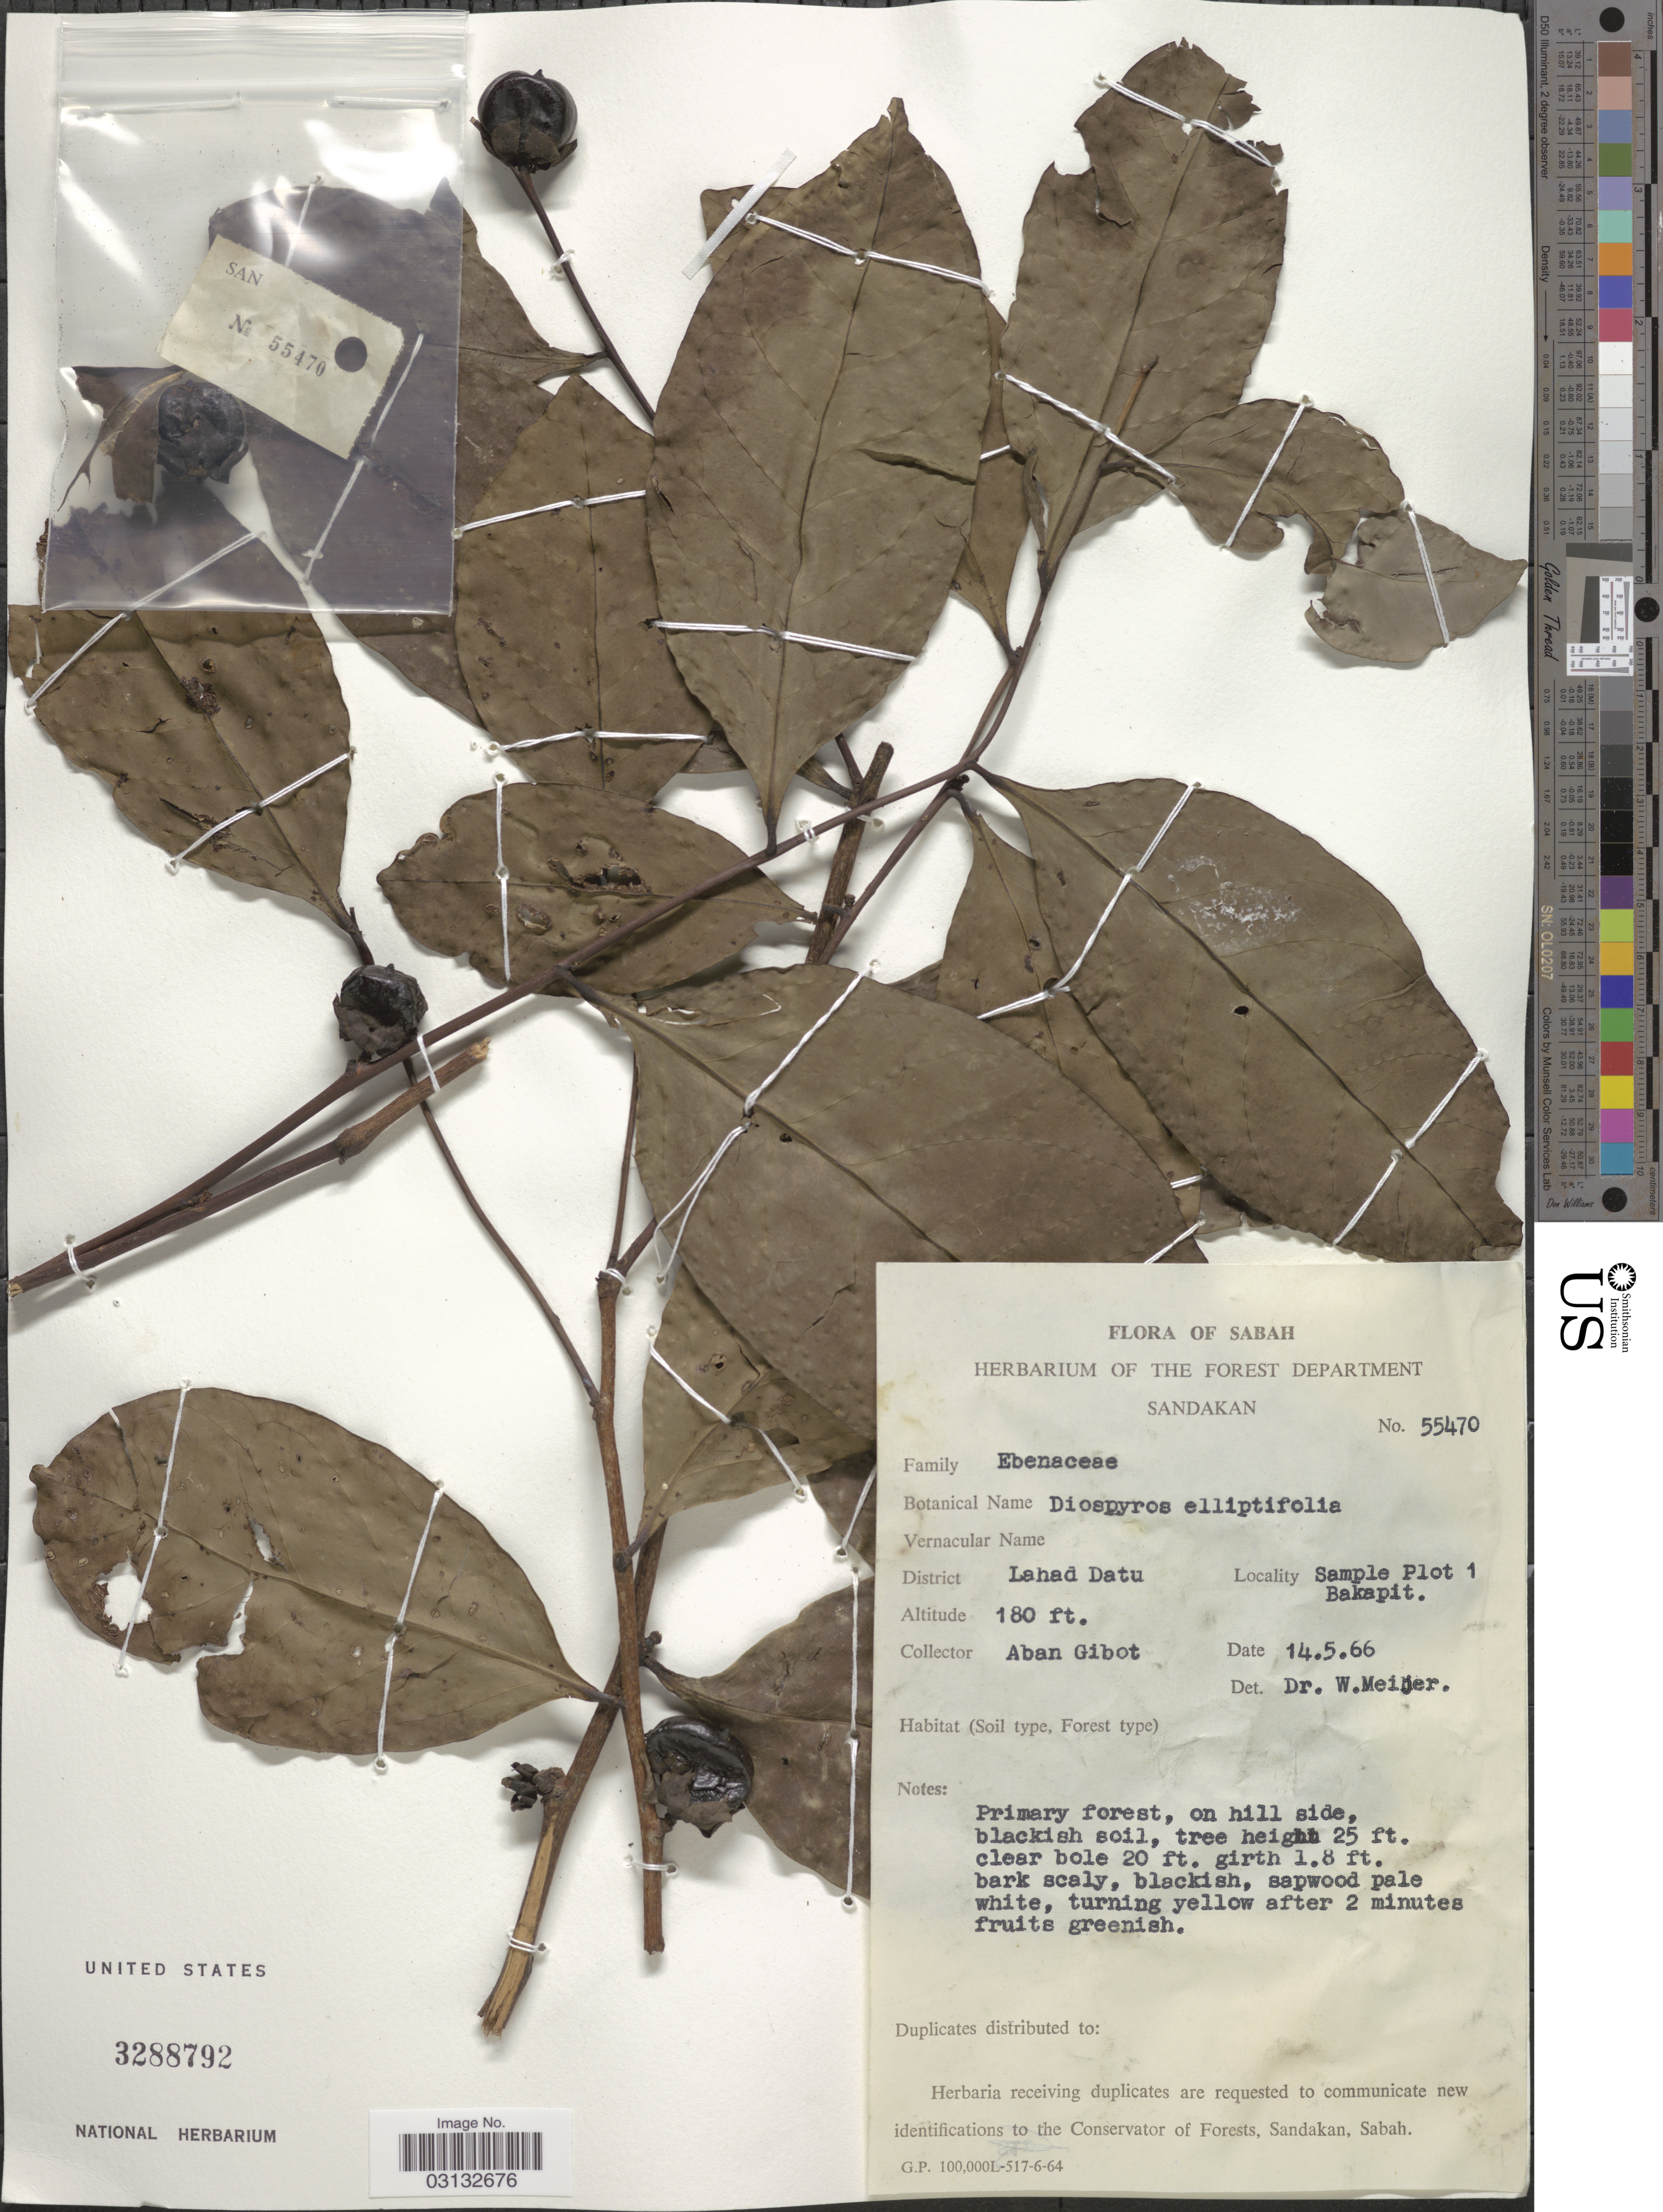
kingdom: Plantae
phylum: Tracheophyta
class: Magnoliopsida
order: Ericales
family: Ebenaceae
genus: Diospyros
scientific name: Diospyros ellipticifolia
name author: Bakh.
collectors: A. Gibot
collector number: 55470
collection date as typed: Transcribed d/m/y: 14/5/66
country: Malaysia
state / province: Sabah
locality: District Lahad Datu. Sample Plot 1 Bakapit.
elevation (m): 55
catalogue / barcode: US 3288792